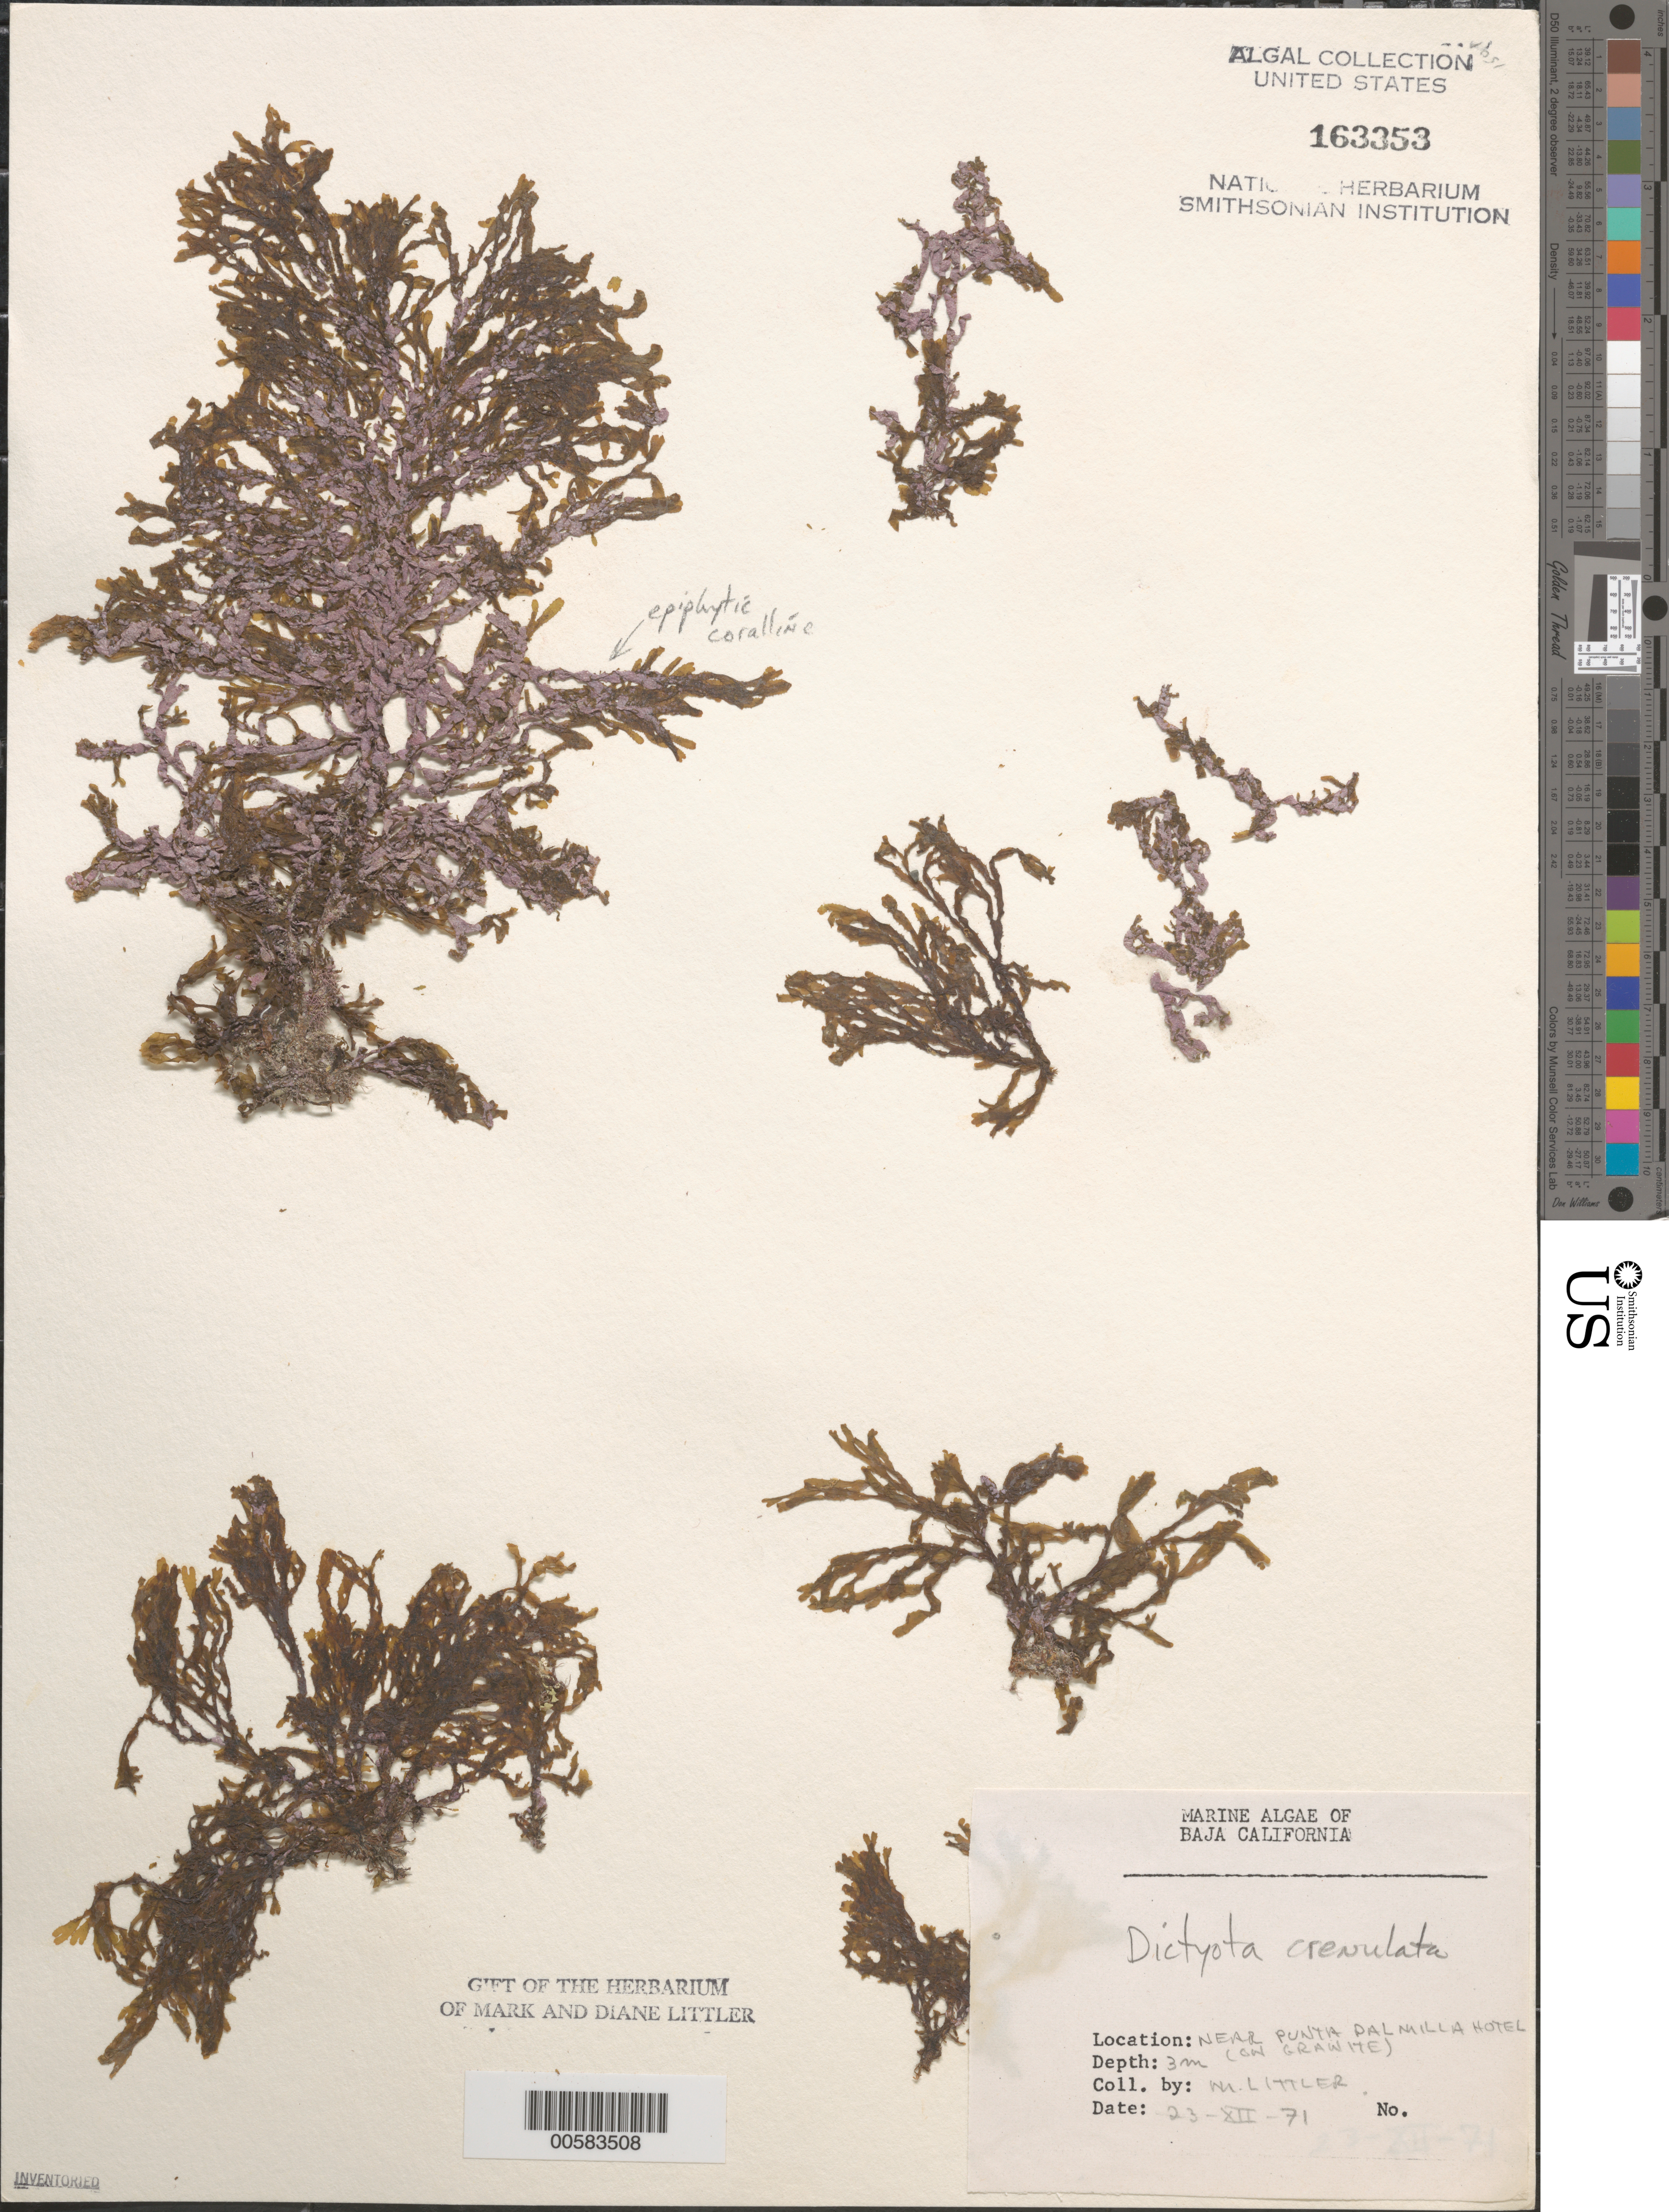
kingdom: Chromista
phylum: Ochrophyta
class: Phaeophyceae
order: Dictyotales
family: Dictyotaceae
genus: Dictyota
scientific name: Dictyota crenulata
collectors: M. M. Littler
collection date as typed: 23 Dec 1971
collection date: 1971-12-23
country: Mexico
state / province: Baja California Sur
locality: Near Punta Pamilla hotel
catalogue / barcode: US 163353